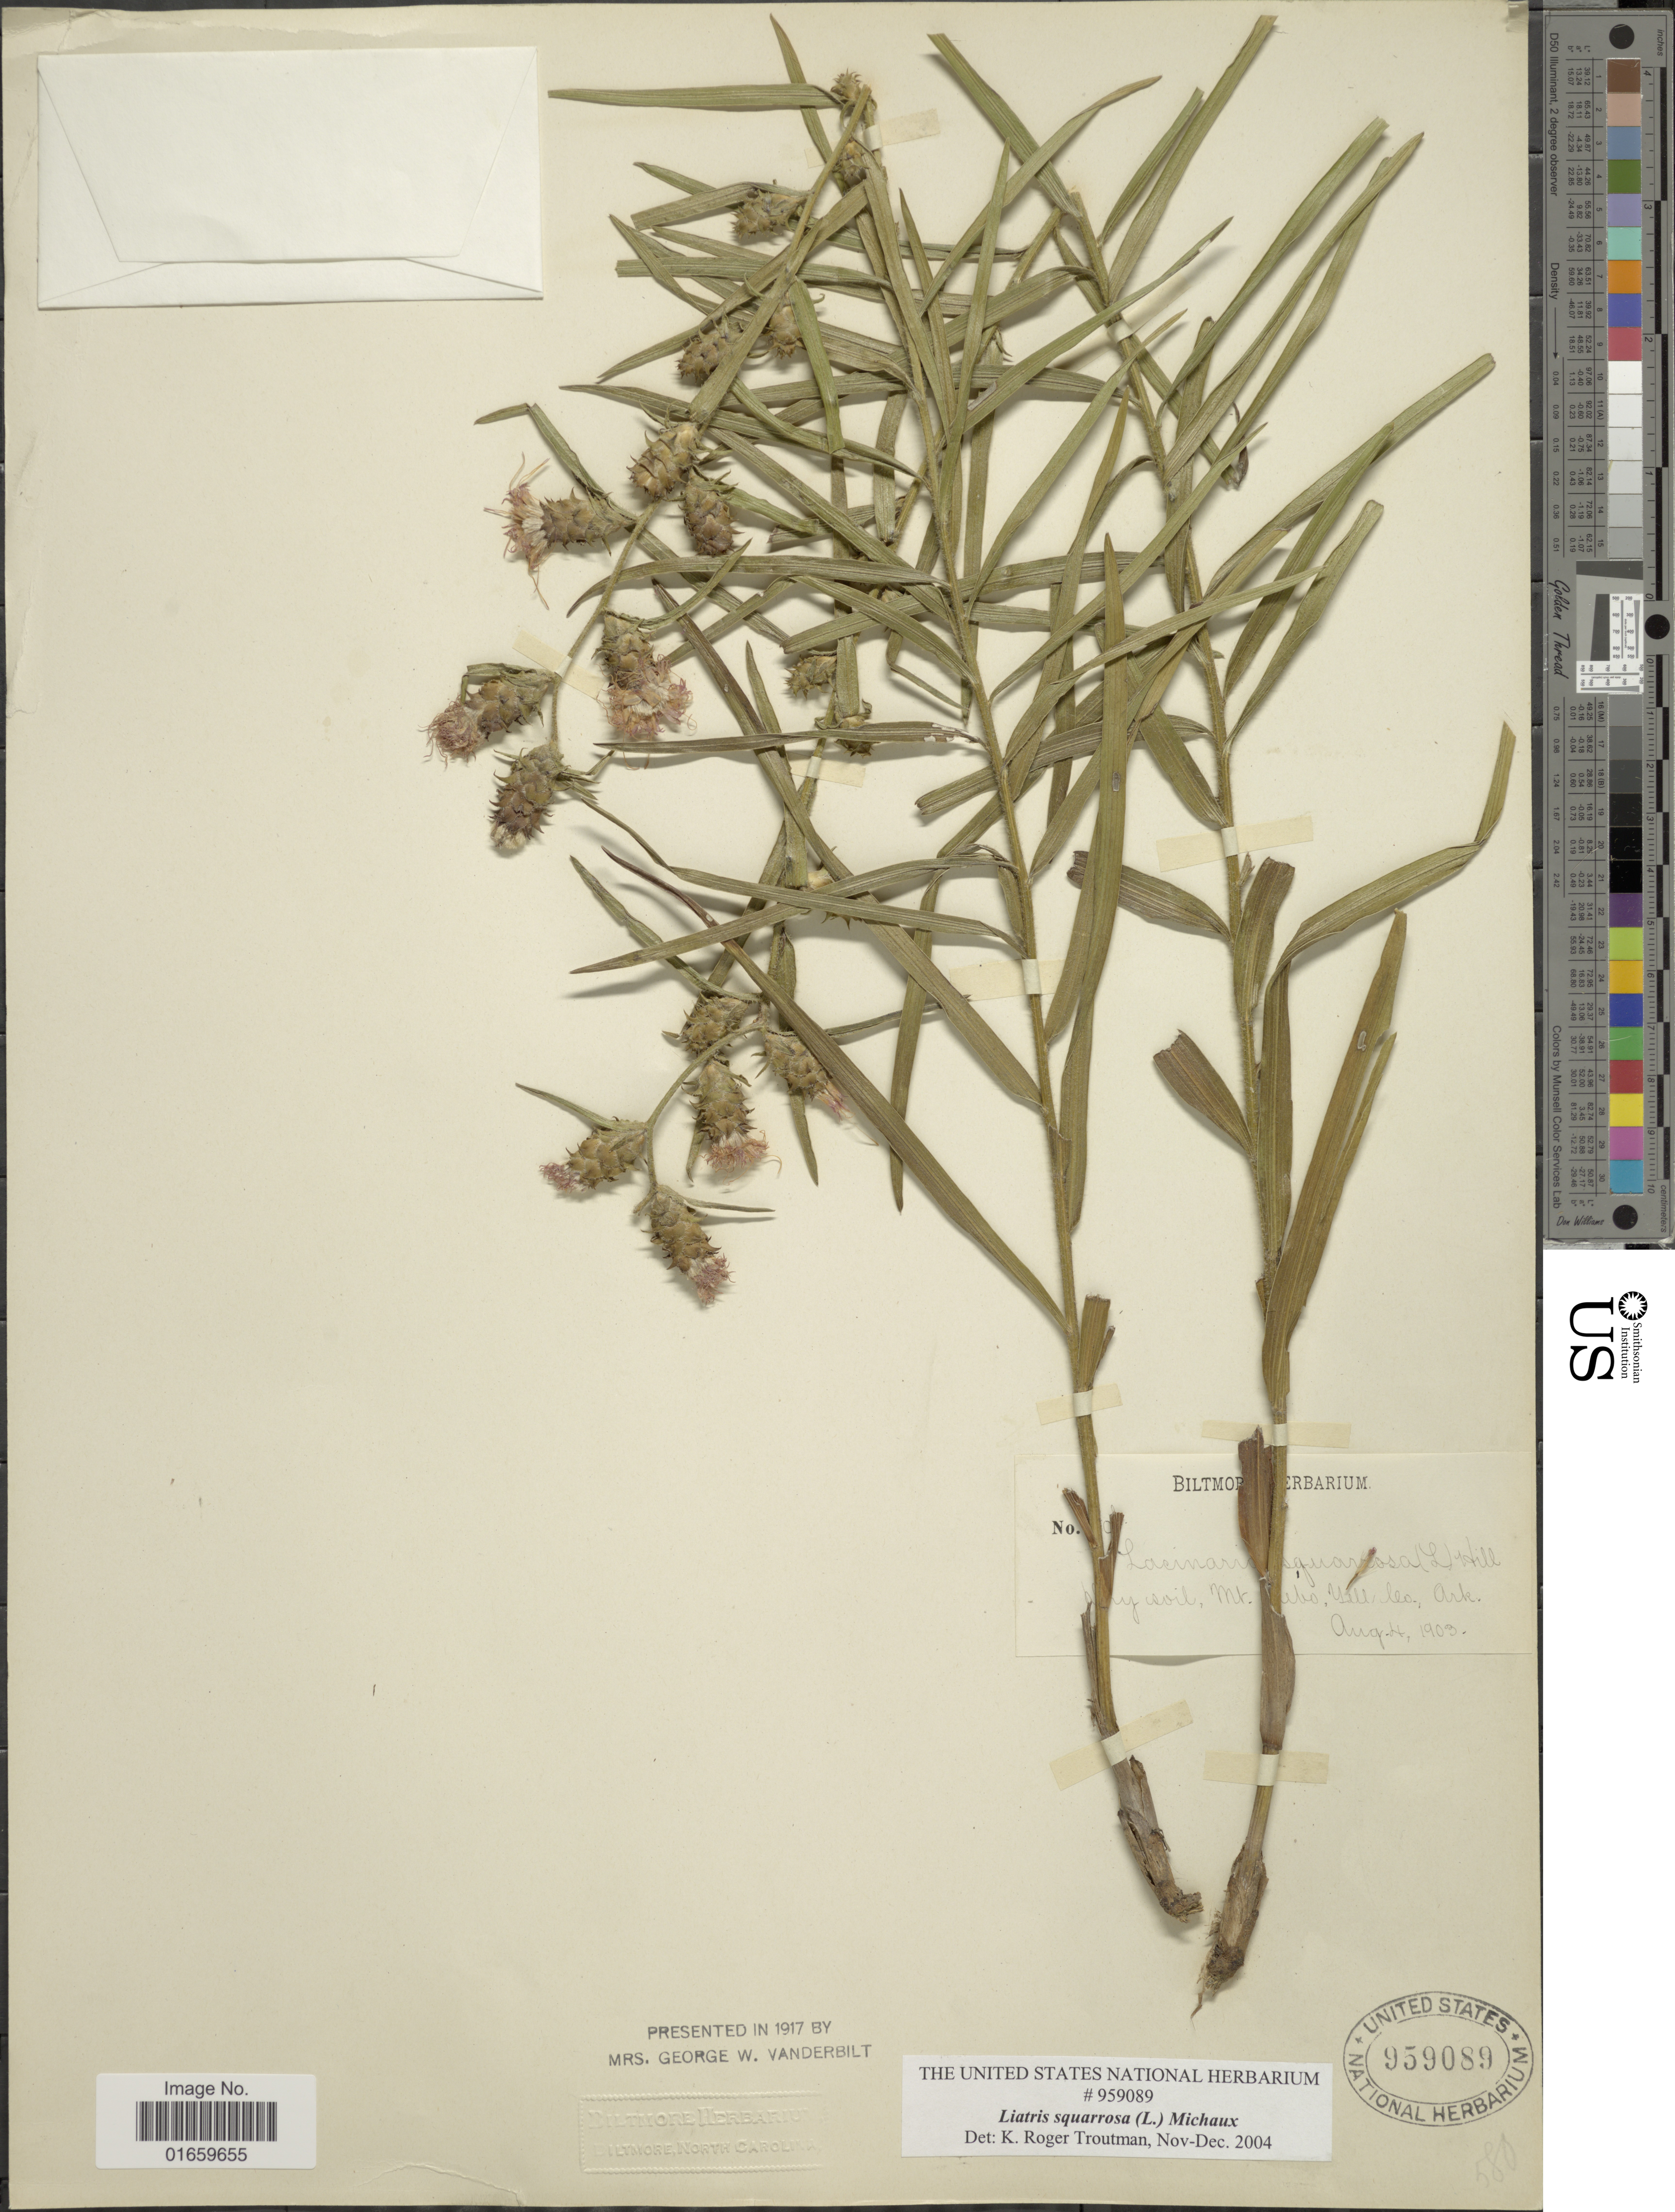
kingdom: Plantae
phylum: Tracheophyta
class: Magnoliopsida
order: Asterales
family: Asteraceae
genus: Liatris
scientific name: Liatris squarrosa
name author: (L.) Michx.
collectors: ex herb. Biltmore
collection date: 1903-08-04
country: United States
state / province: Arkansas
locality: Mt. ubo, Yell Co.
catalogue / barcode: US 959089